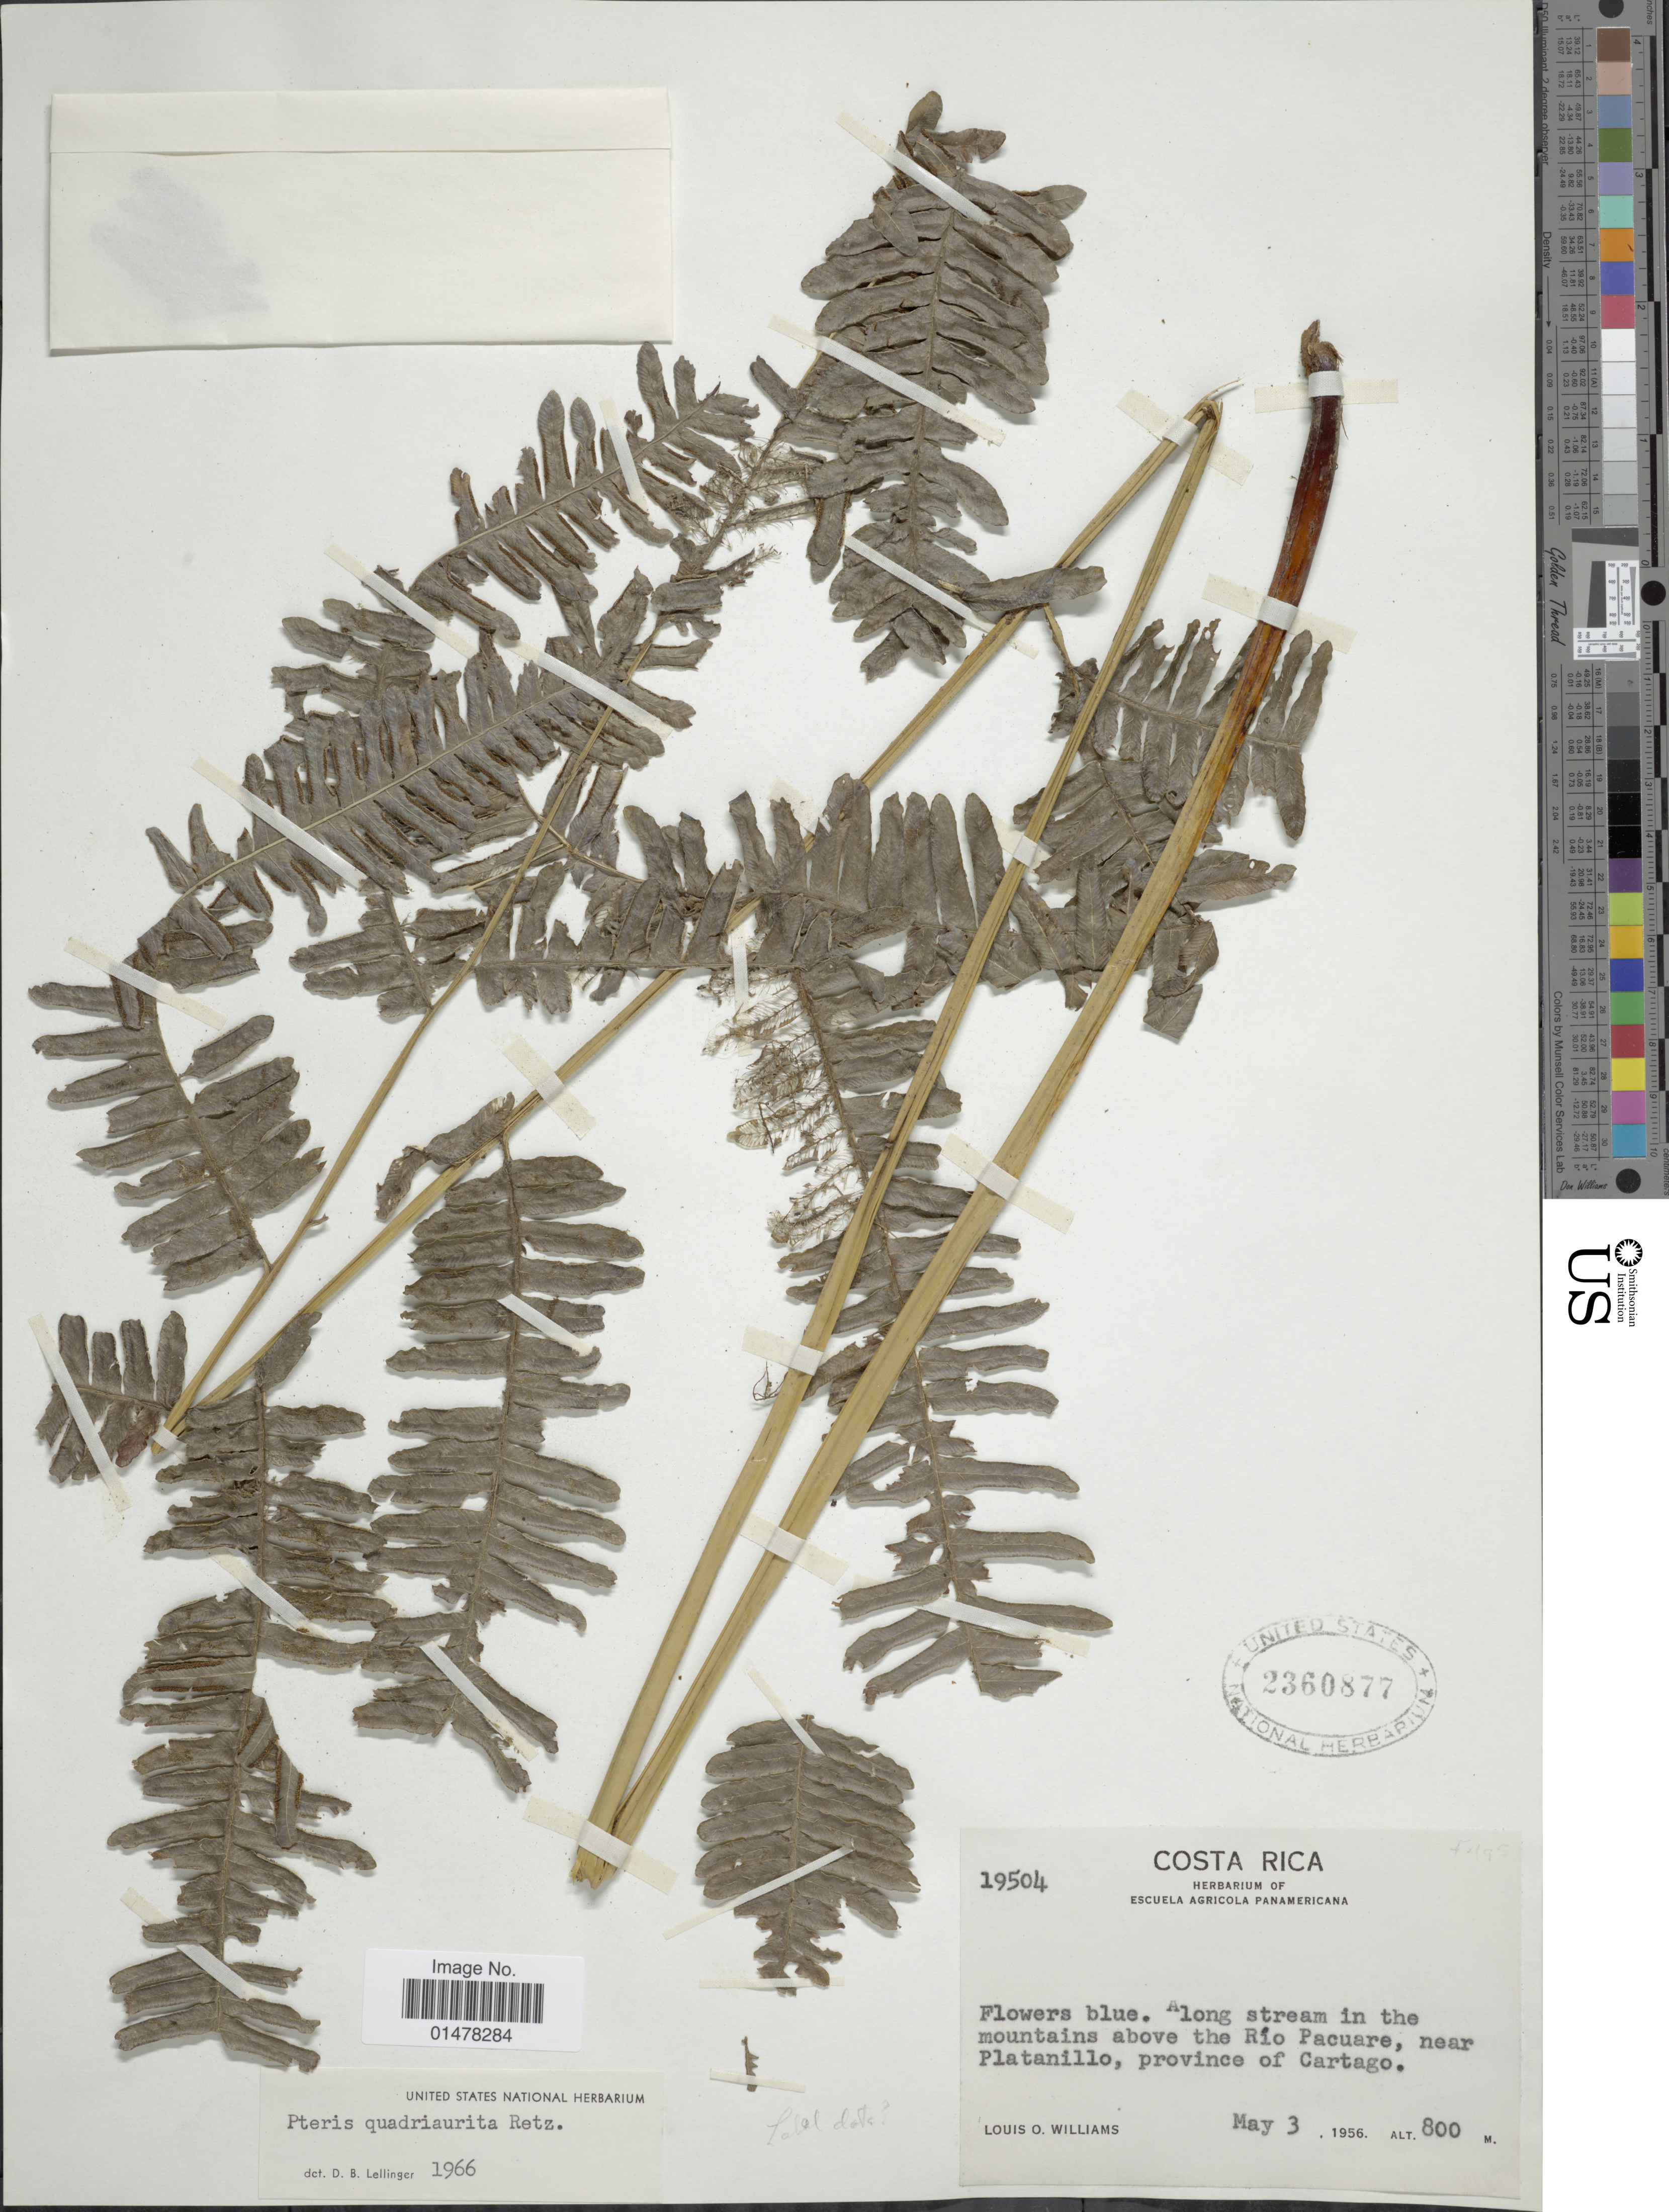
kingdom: Plantae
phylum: Tracheophyta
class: Polypodiopsida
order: Polypodiales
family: Pteridaceae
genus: Pteris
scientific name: Pteris quadriaurita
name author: Retz.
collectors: L. O. Williams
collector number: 19504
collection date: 1956-05-03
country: Costa Rica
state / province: Cartago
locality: Costa Rica, Along stream in the mountains above the Rio Pacuare, near Platanillo, province of Cartago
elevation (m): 800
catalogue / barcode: US 2360877